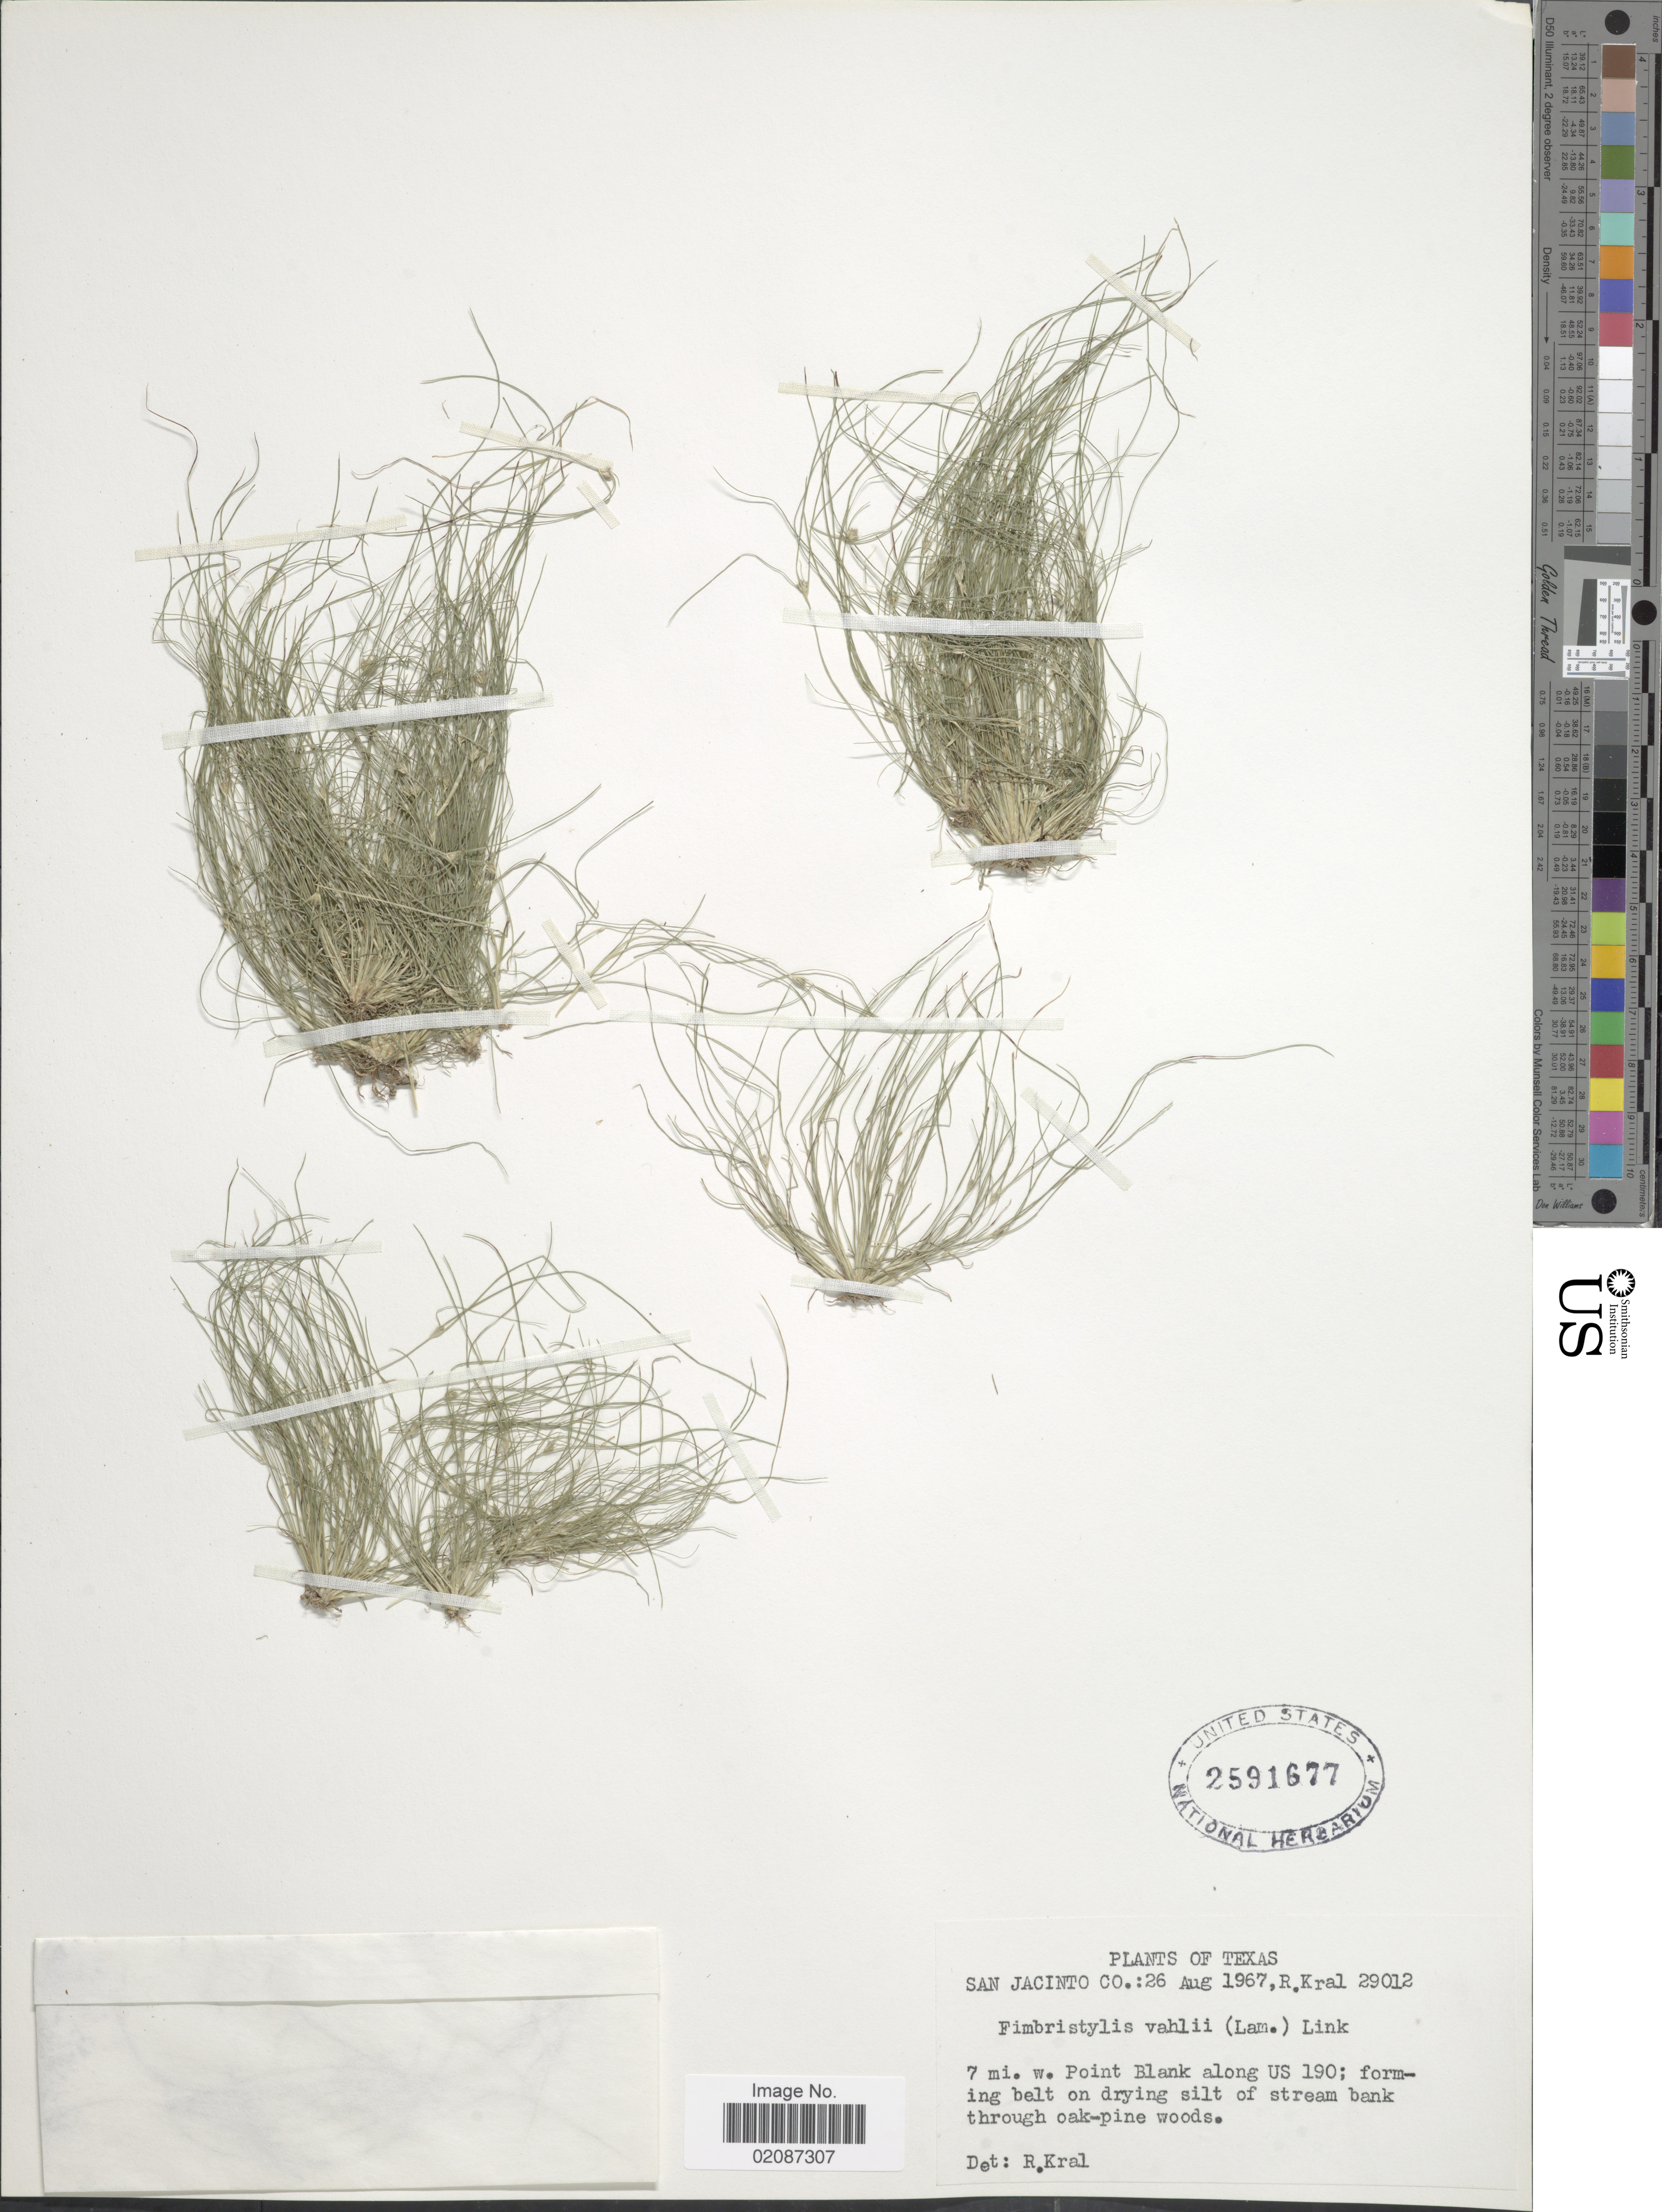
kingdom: Plantae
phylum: Tracheophyta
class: Liliopsida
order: Poales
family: Cyperaceae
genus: Fimbristylis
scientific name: Fimbristylis vahlii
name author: (Lam.) Link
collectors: R. Kral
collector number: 29012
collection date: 1967-08-26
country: United States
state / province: Texas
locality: San Jacinto Co: 7 mi w. Point Blank along US 190; forming belt on drying silt of stream bank through oak-pine woods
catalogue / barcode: US 2591677